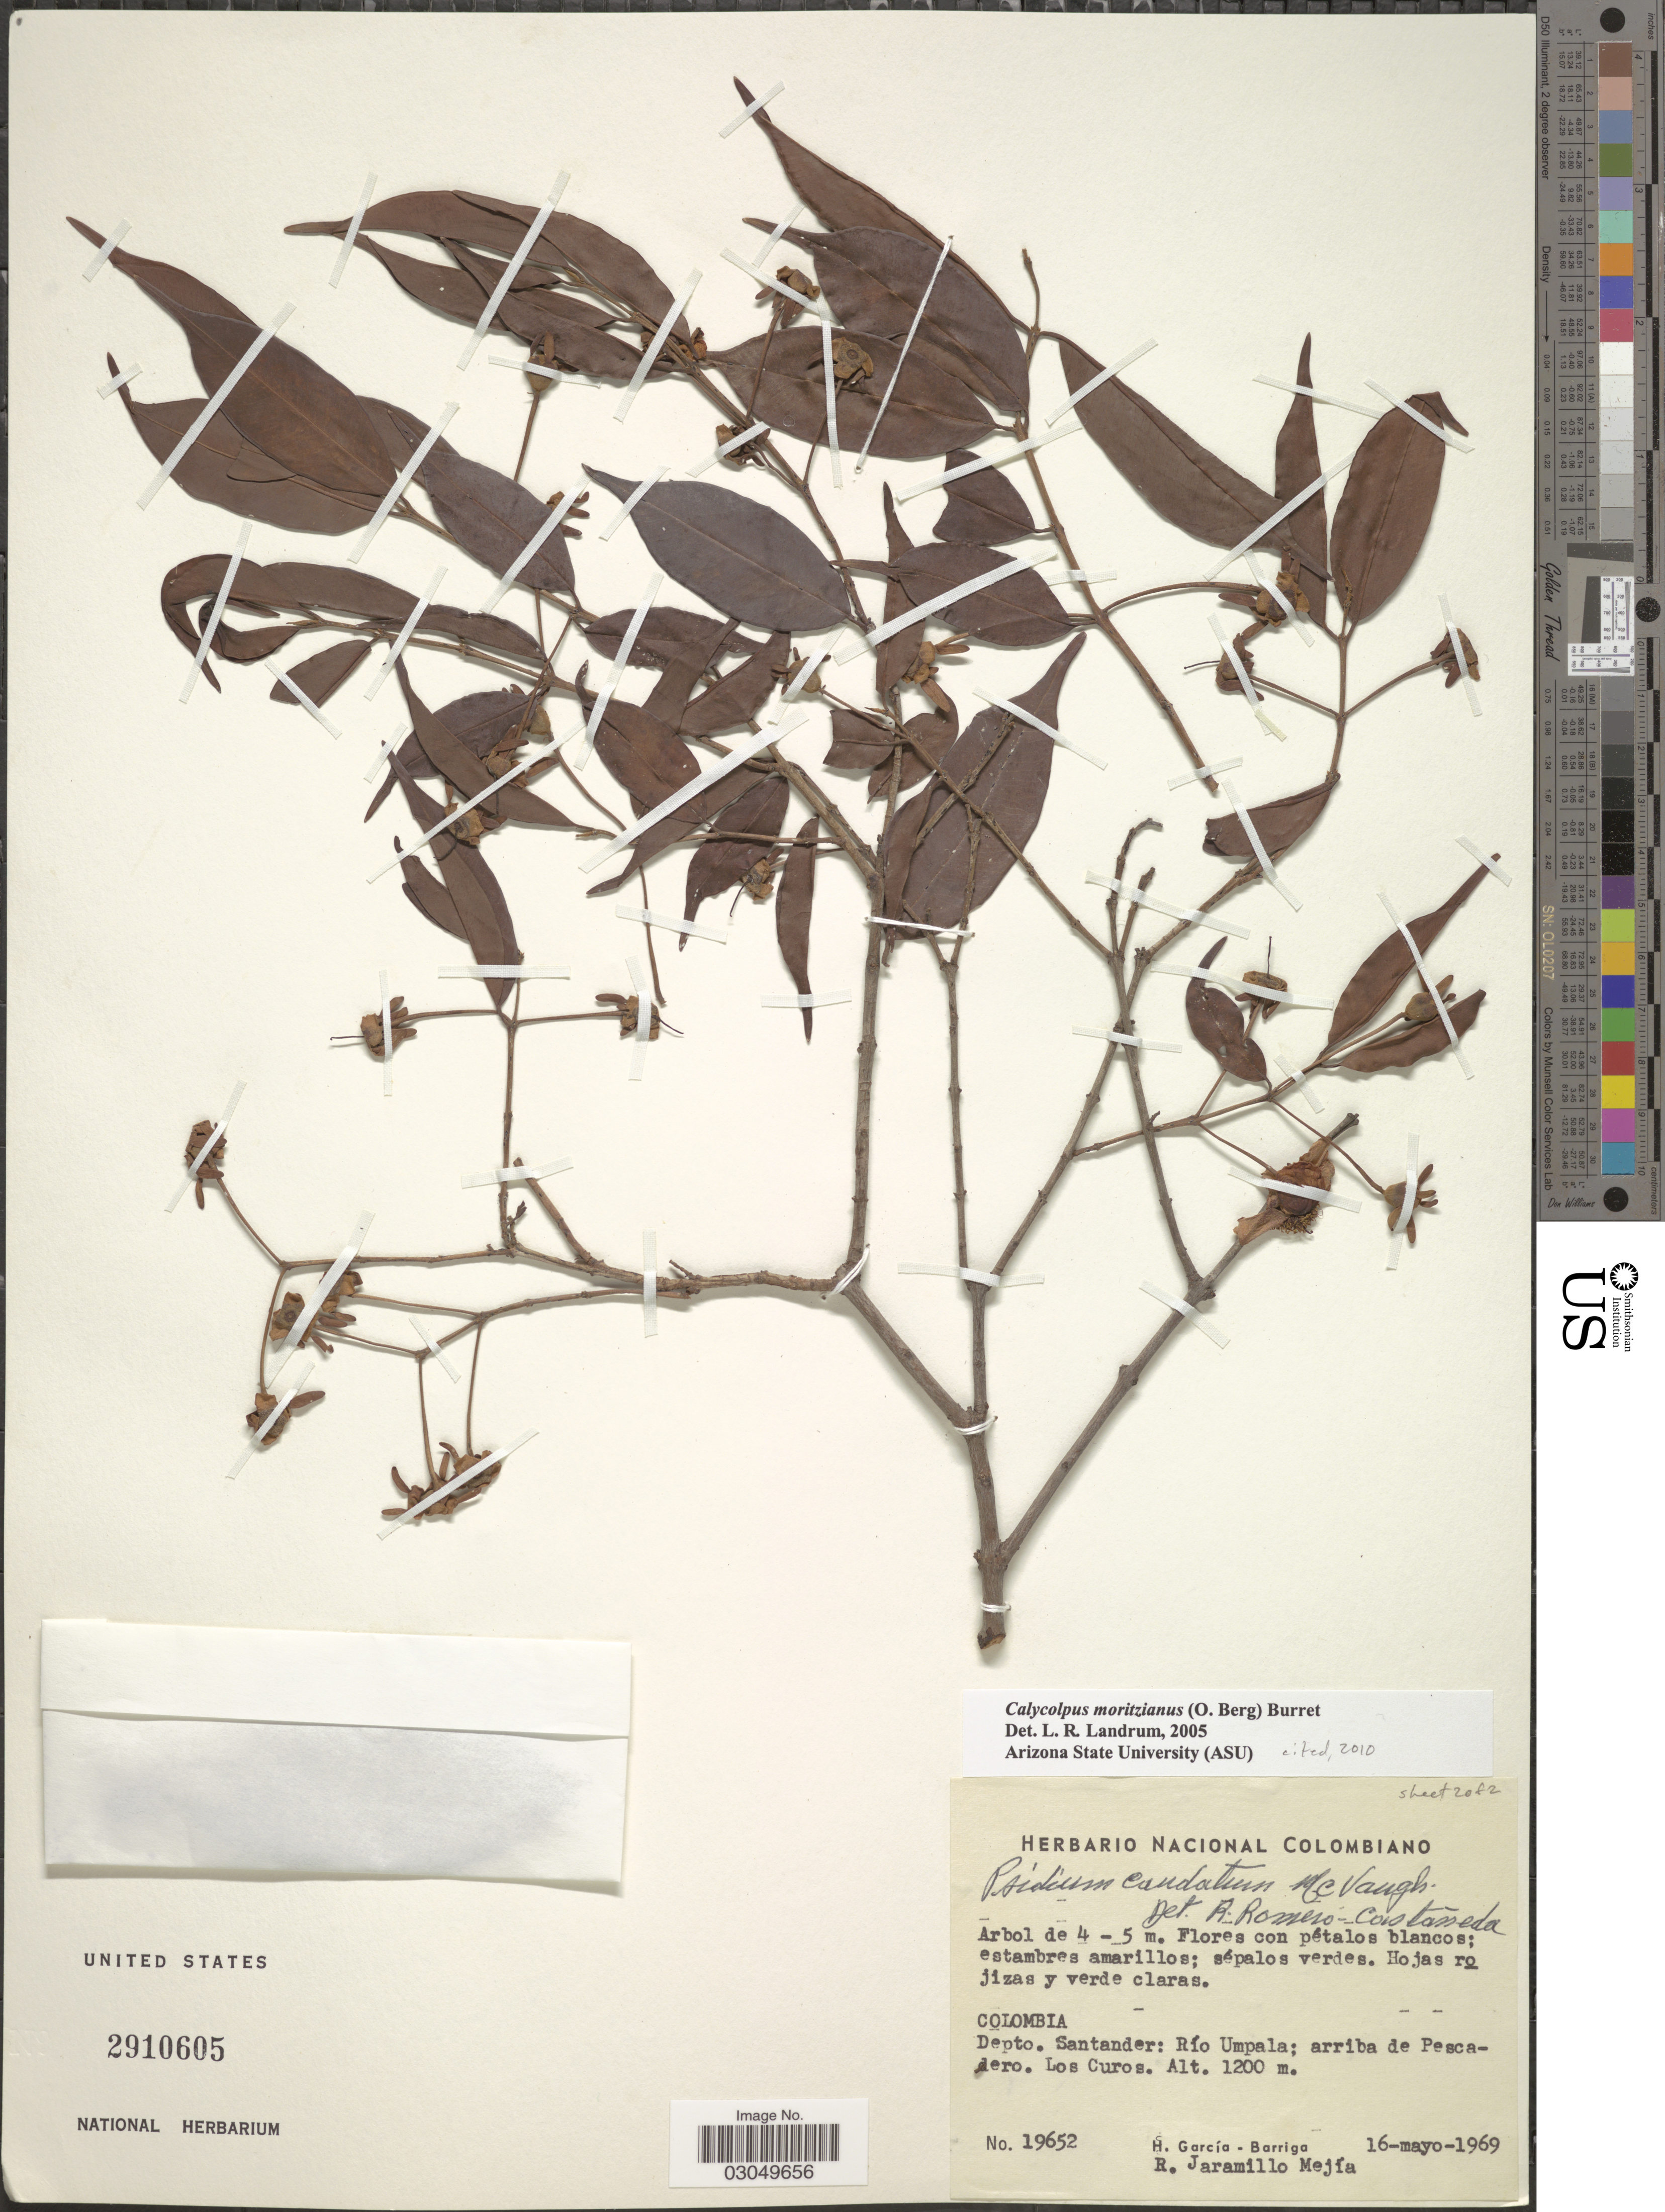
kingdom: Plantae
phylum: Tracheophyta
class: Magnoliopsida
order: Myrtales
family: Myrtaceae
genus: Calycolpus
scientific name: Calycolpus moritzianus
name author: (O. Berg) Burret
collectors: H. García Barriga & R. Jaramillo M.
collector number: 19652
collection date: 1969-05-16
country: Colombia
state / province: Santander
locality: Depto. Santander: Río Umpala; arriba de Pescadero. Los Curos.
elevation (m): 1200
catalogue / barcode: US 2910605